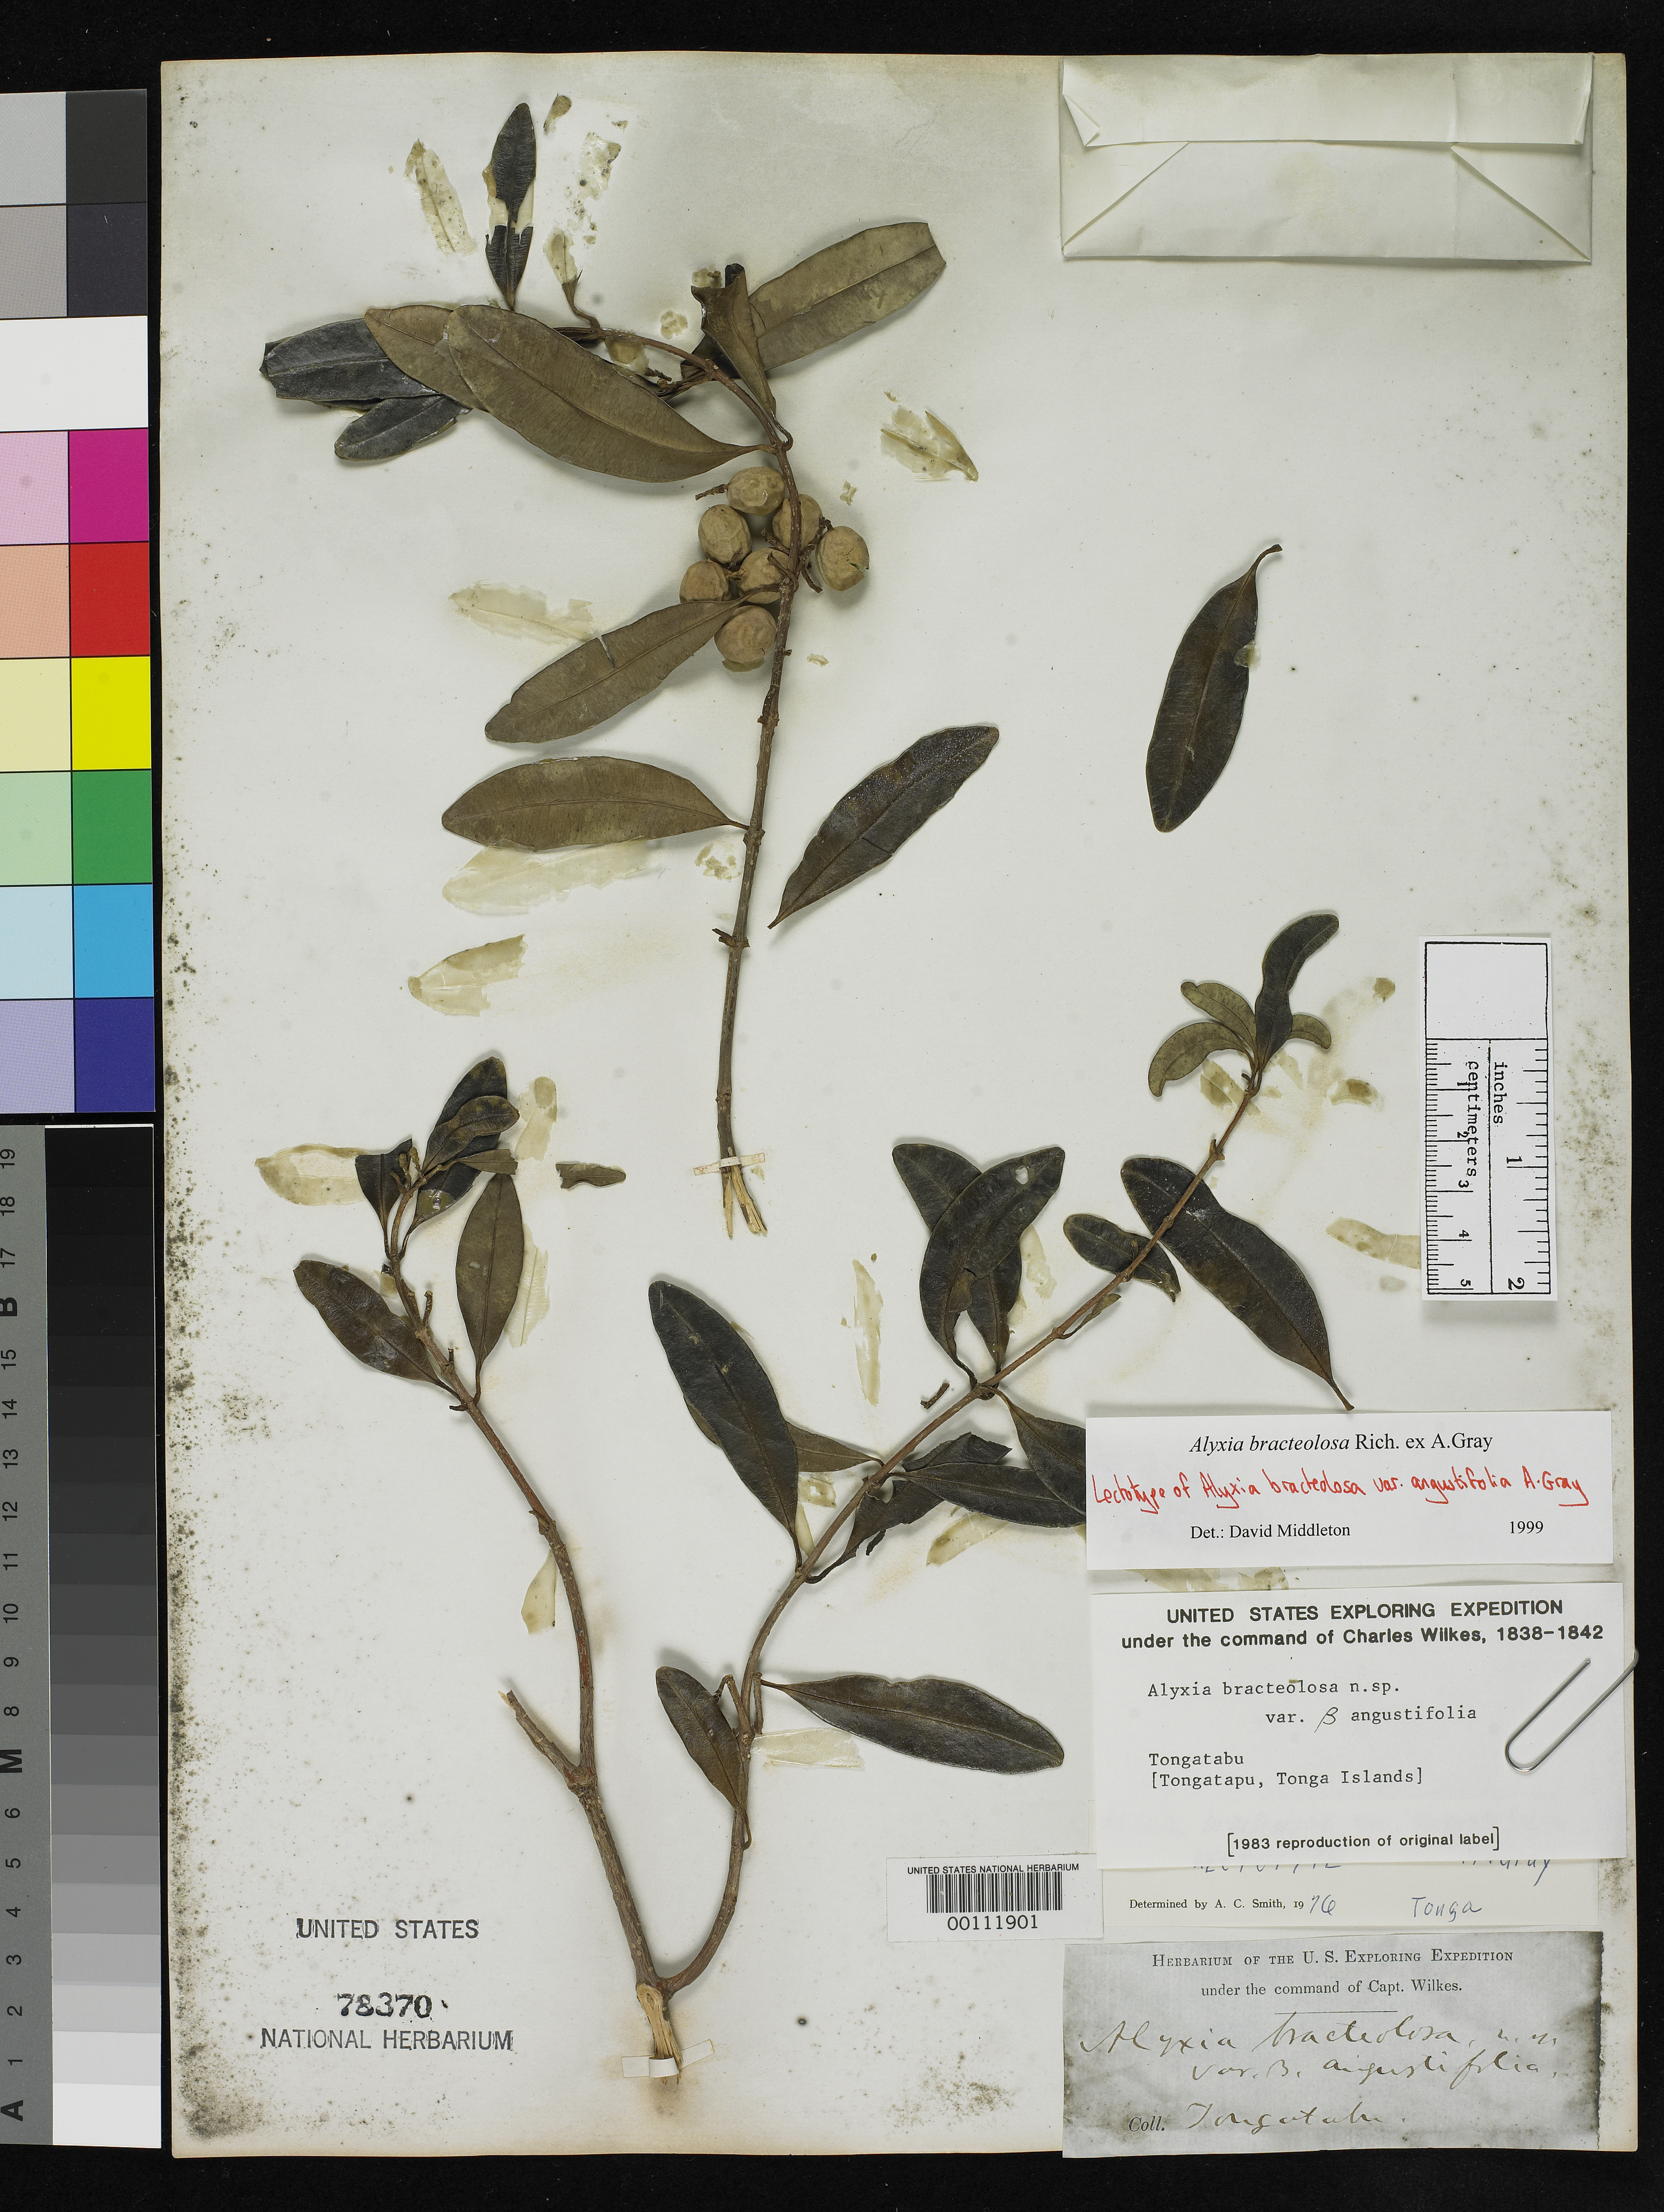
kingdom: Plantae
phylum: Tracheophyta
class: Magnoliopsida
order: Gentianales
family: Apocynaceae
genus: Alyxia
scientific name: Alyxia bracteolosa var. angustifolia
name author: A. Gray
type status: Lectotype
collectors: Wilkes Explor. Exped.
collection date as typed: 1838 to -- --- 1842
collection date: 1838/1842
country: Tonga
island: Tongatapu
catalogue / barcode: US 78370